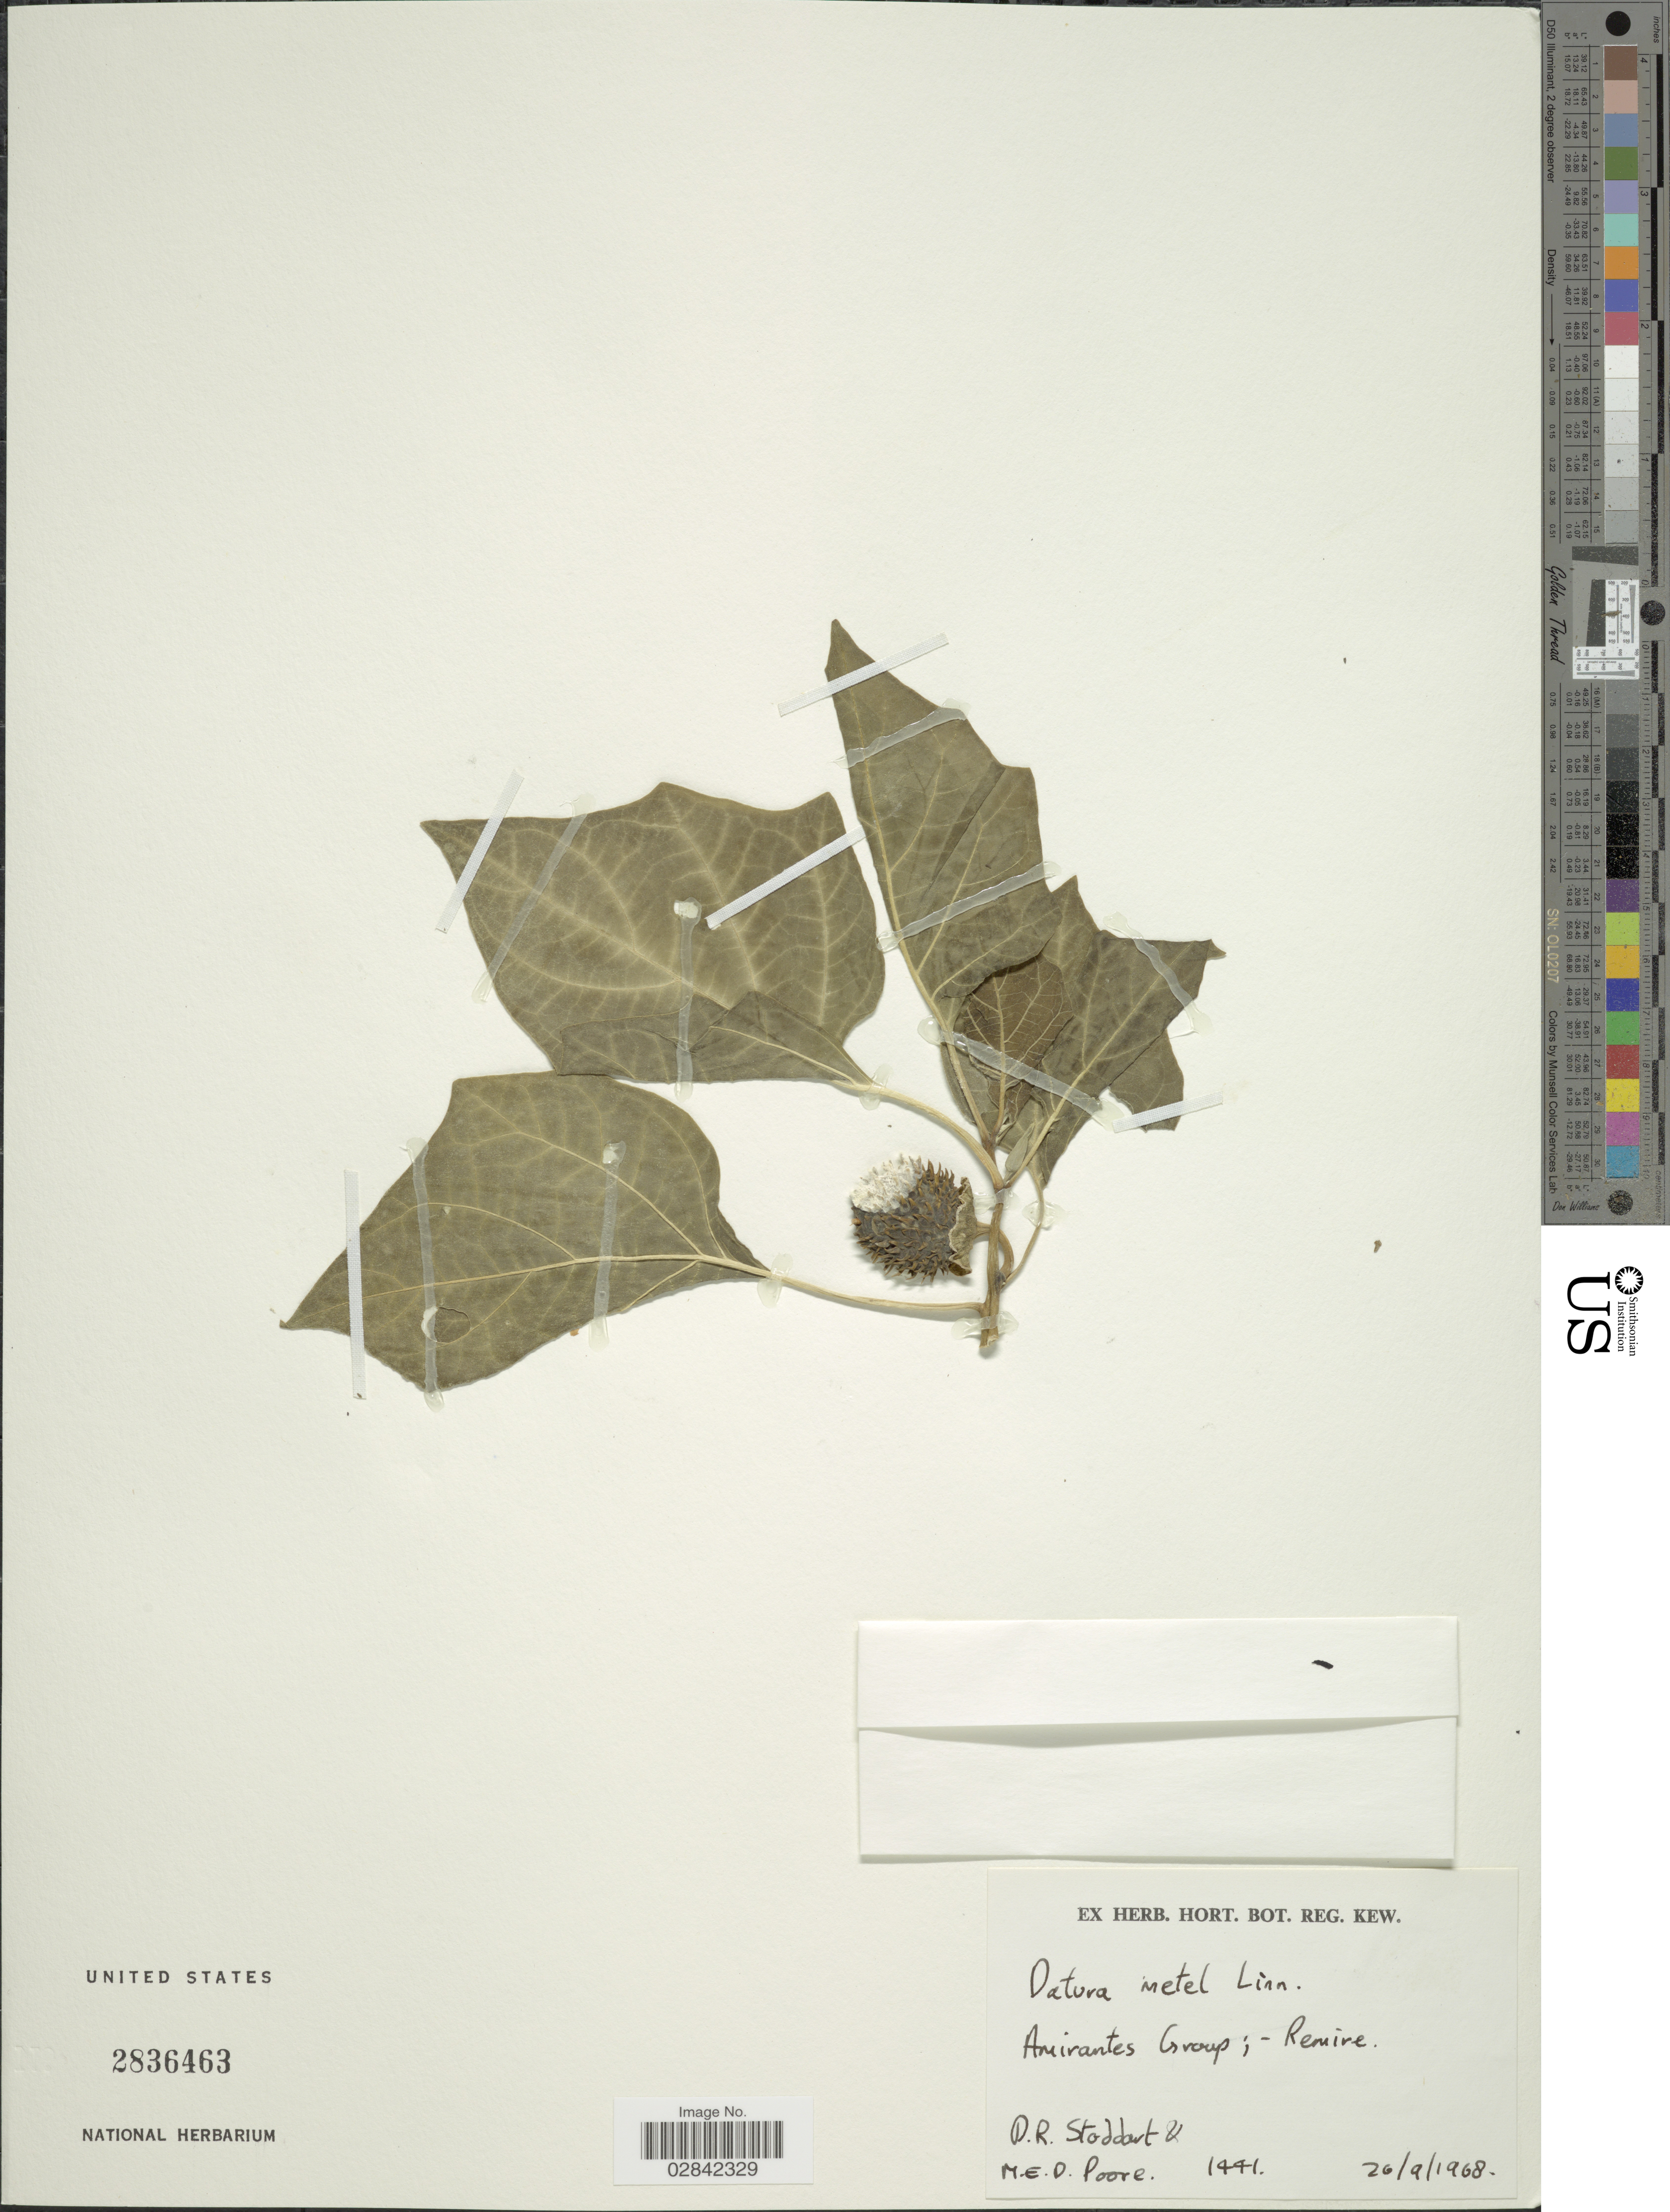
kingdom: Plantae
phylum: Tracheophyta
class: Magnoliopsida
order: Solanales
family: Solanaceae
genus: Datura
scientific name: Datura metel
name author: L.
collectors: D. R. Stoddart & M. E. D. Poore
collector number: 1441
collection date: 1968-09-26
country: Seychelles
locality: Amirantes Group; - Remire.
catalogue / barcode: US 2836463